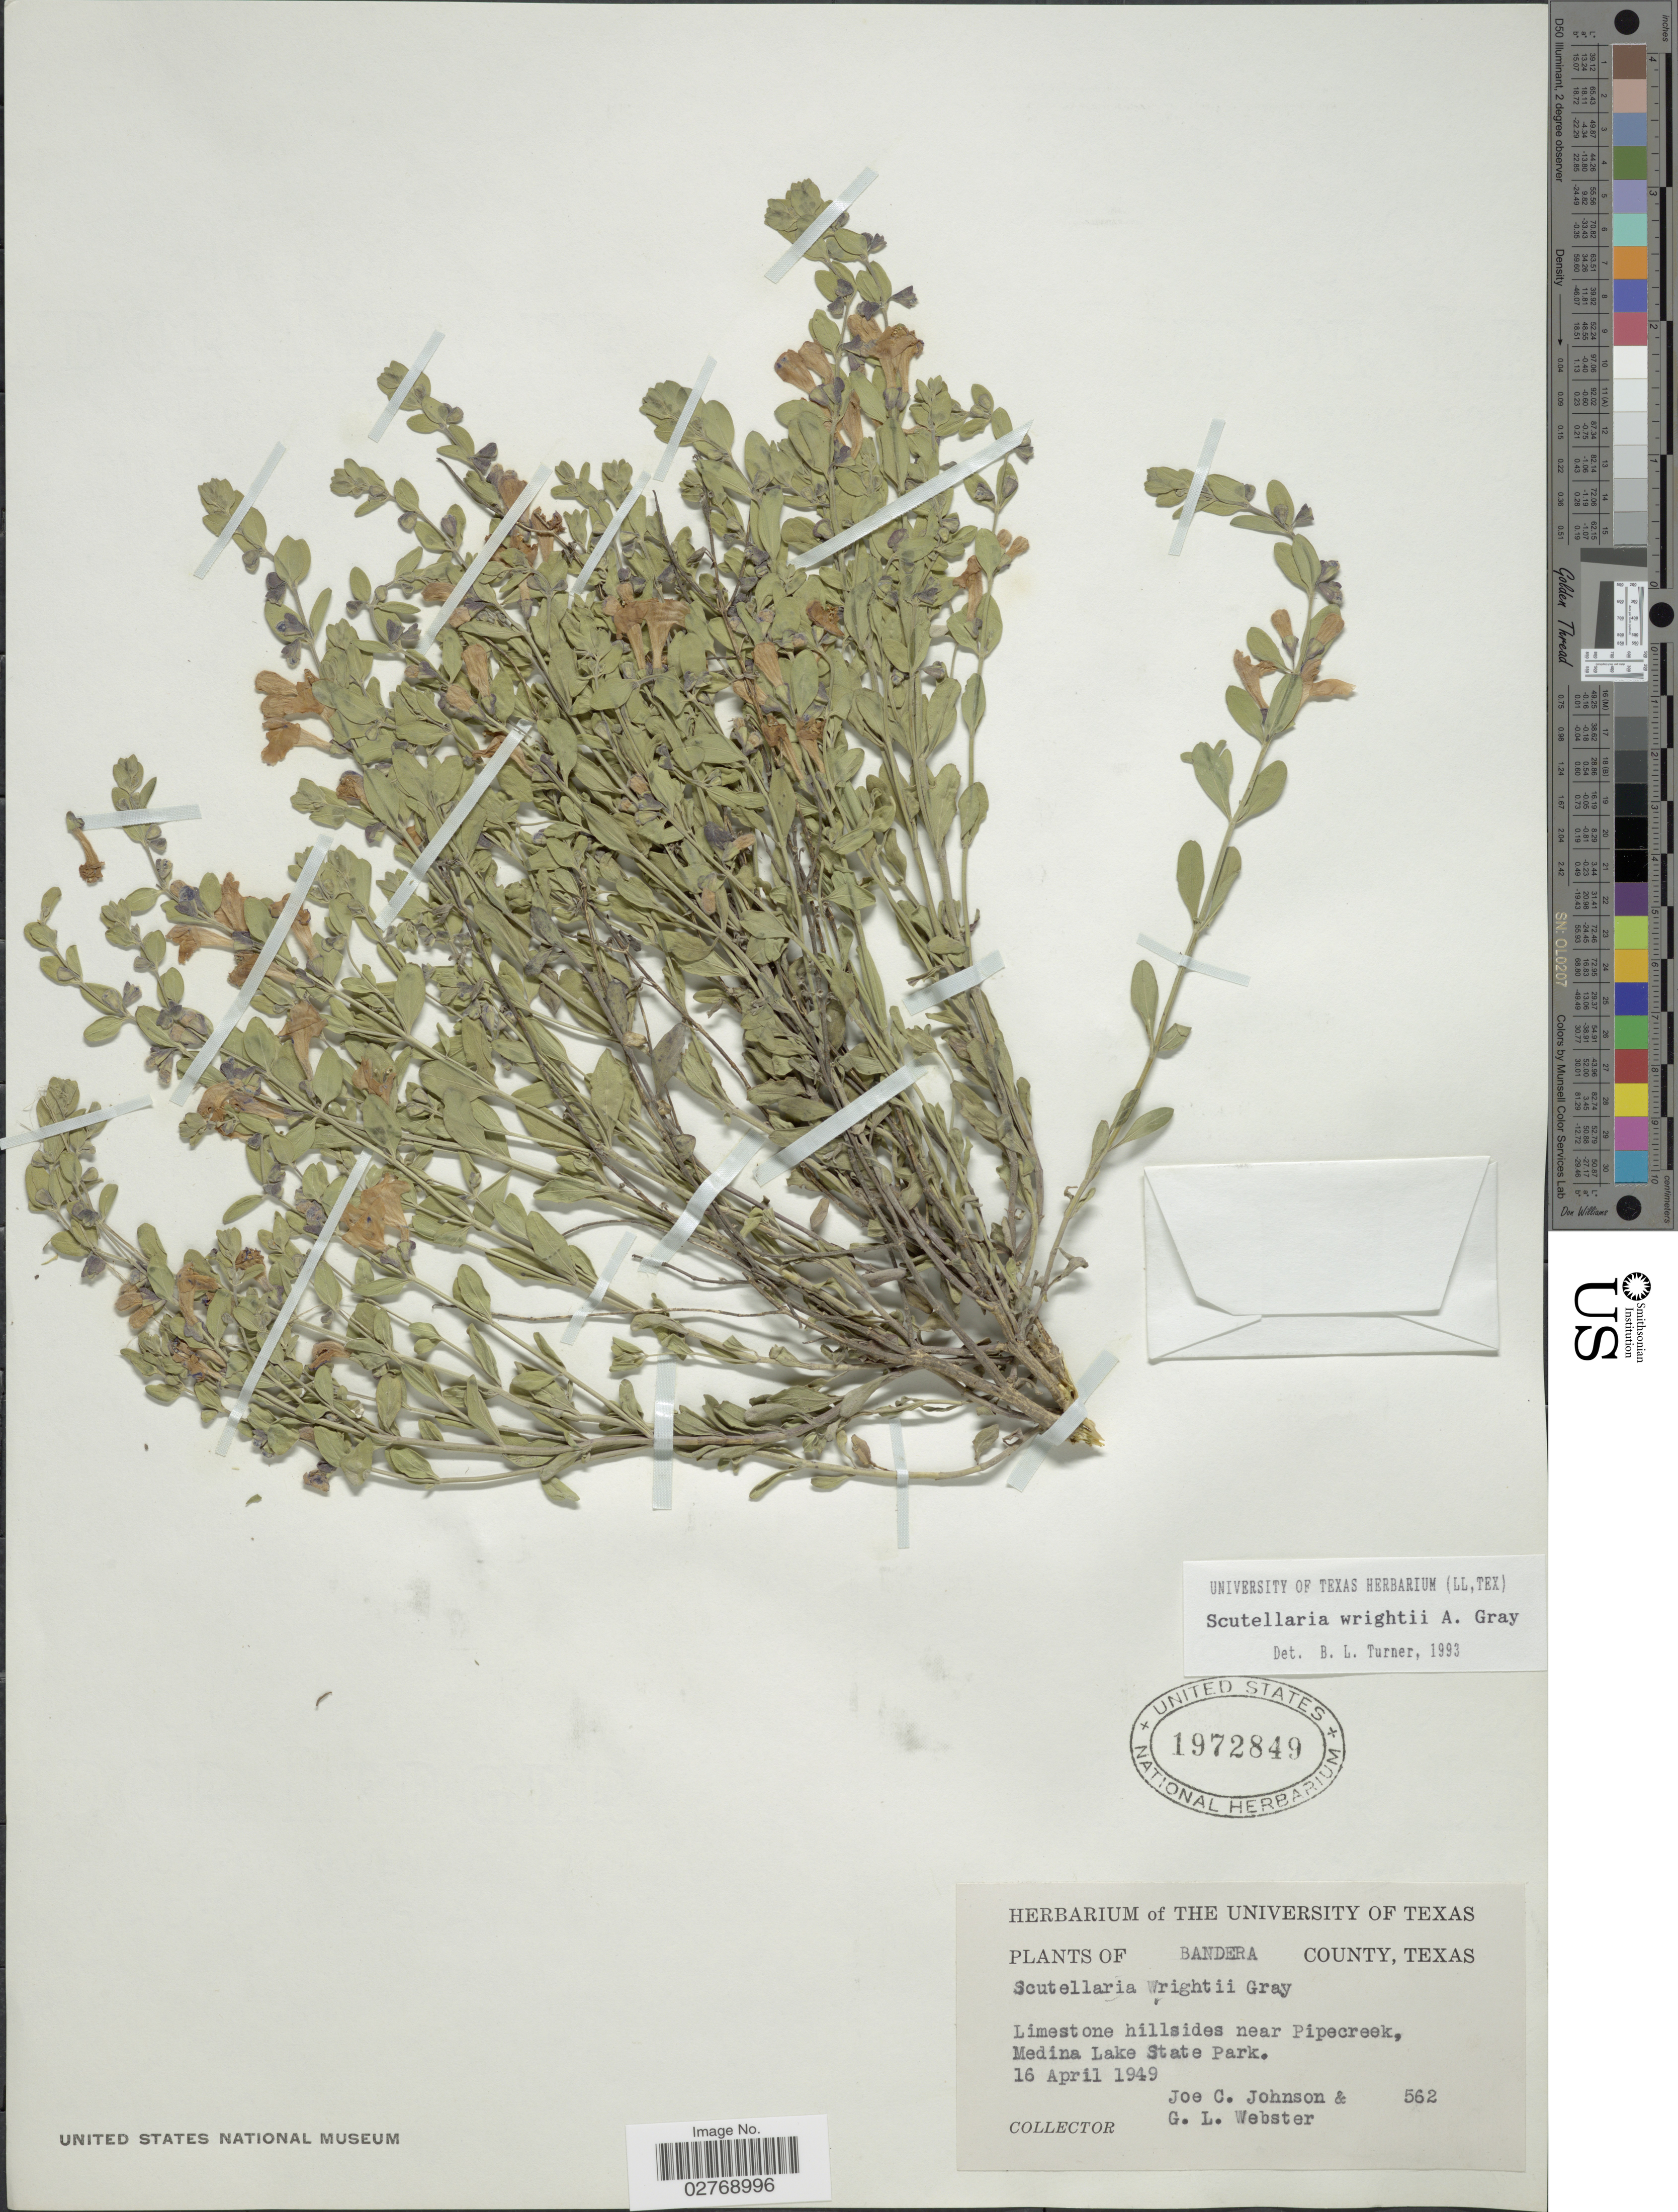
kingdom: Plantae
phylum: Tracheophyta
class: Magnoliopsida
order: Lamiales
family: Lamiaceae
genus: Scutellaria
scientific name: Scutellaria wrightii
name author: A. Gray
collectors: J. C. Johnson & G. L. Webster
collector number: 562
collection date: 1949-04-16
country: United States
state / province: Texas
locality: Bandera County, Limestone hillsides near Pipecreek, Medina Lake State Park.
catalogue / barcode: US 1972849